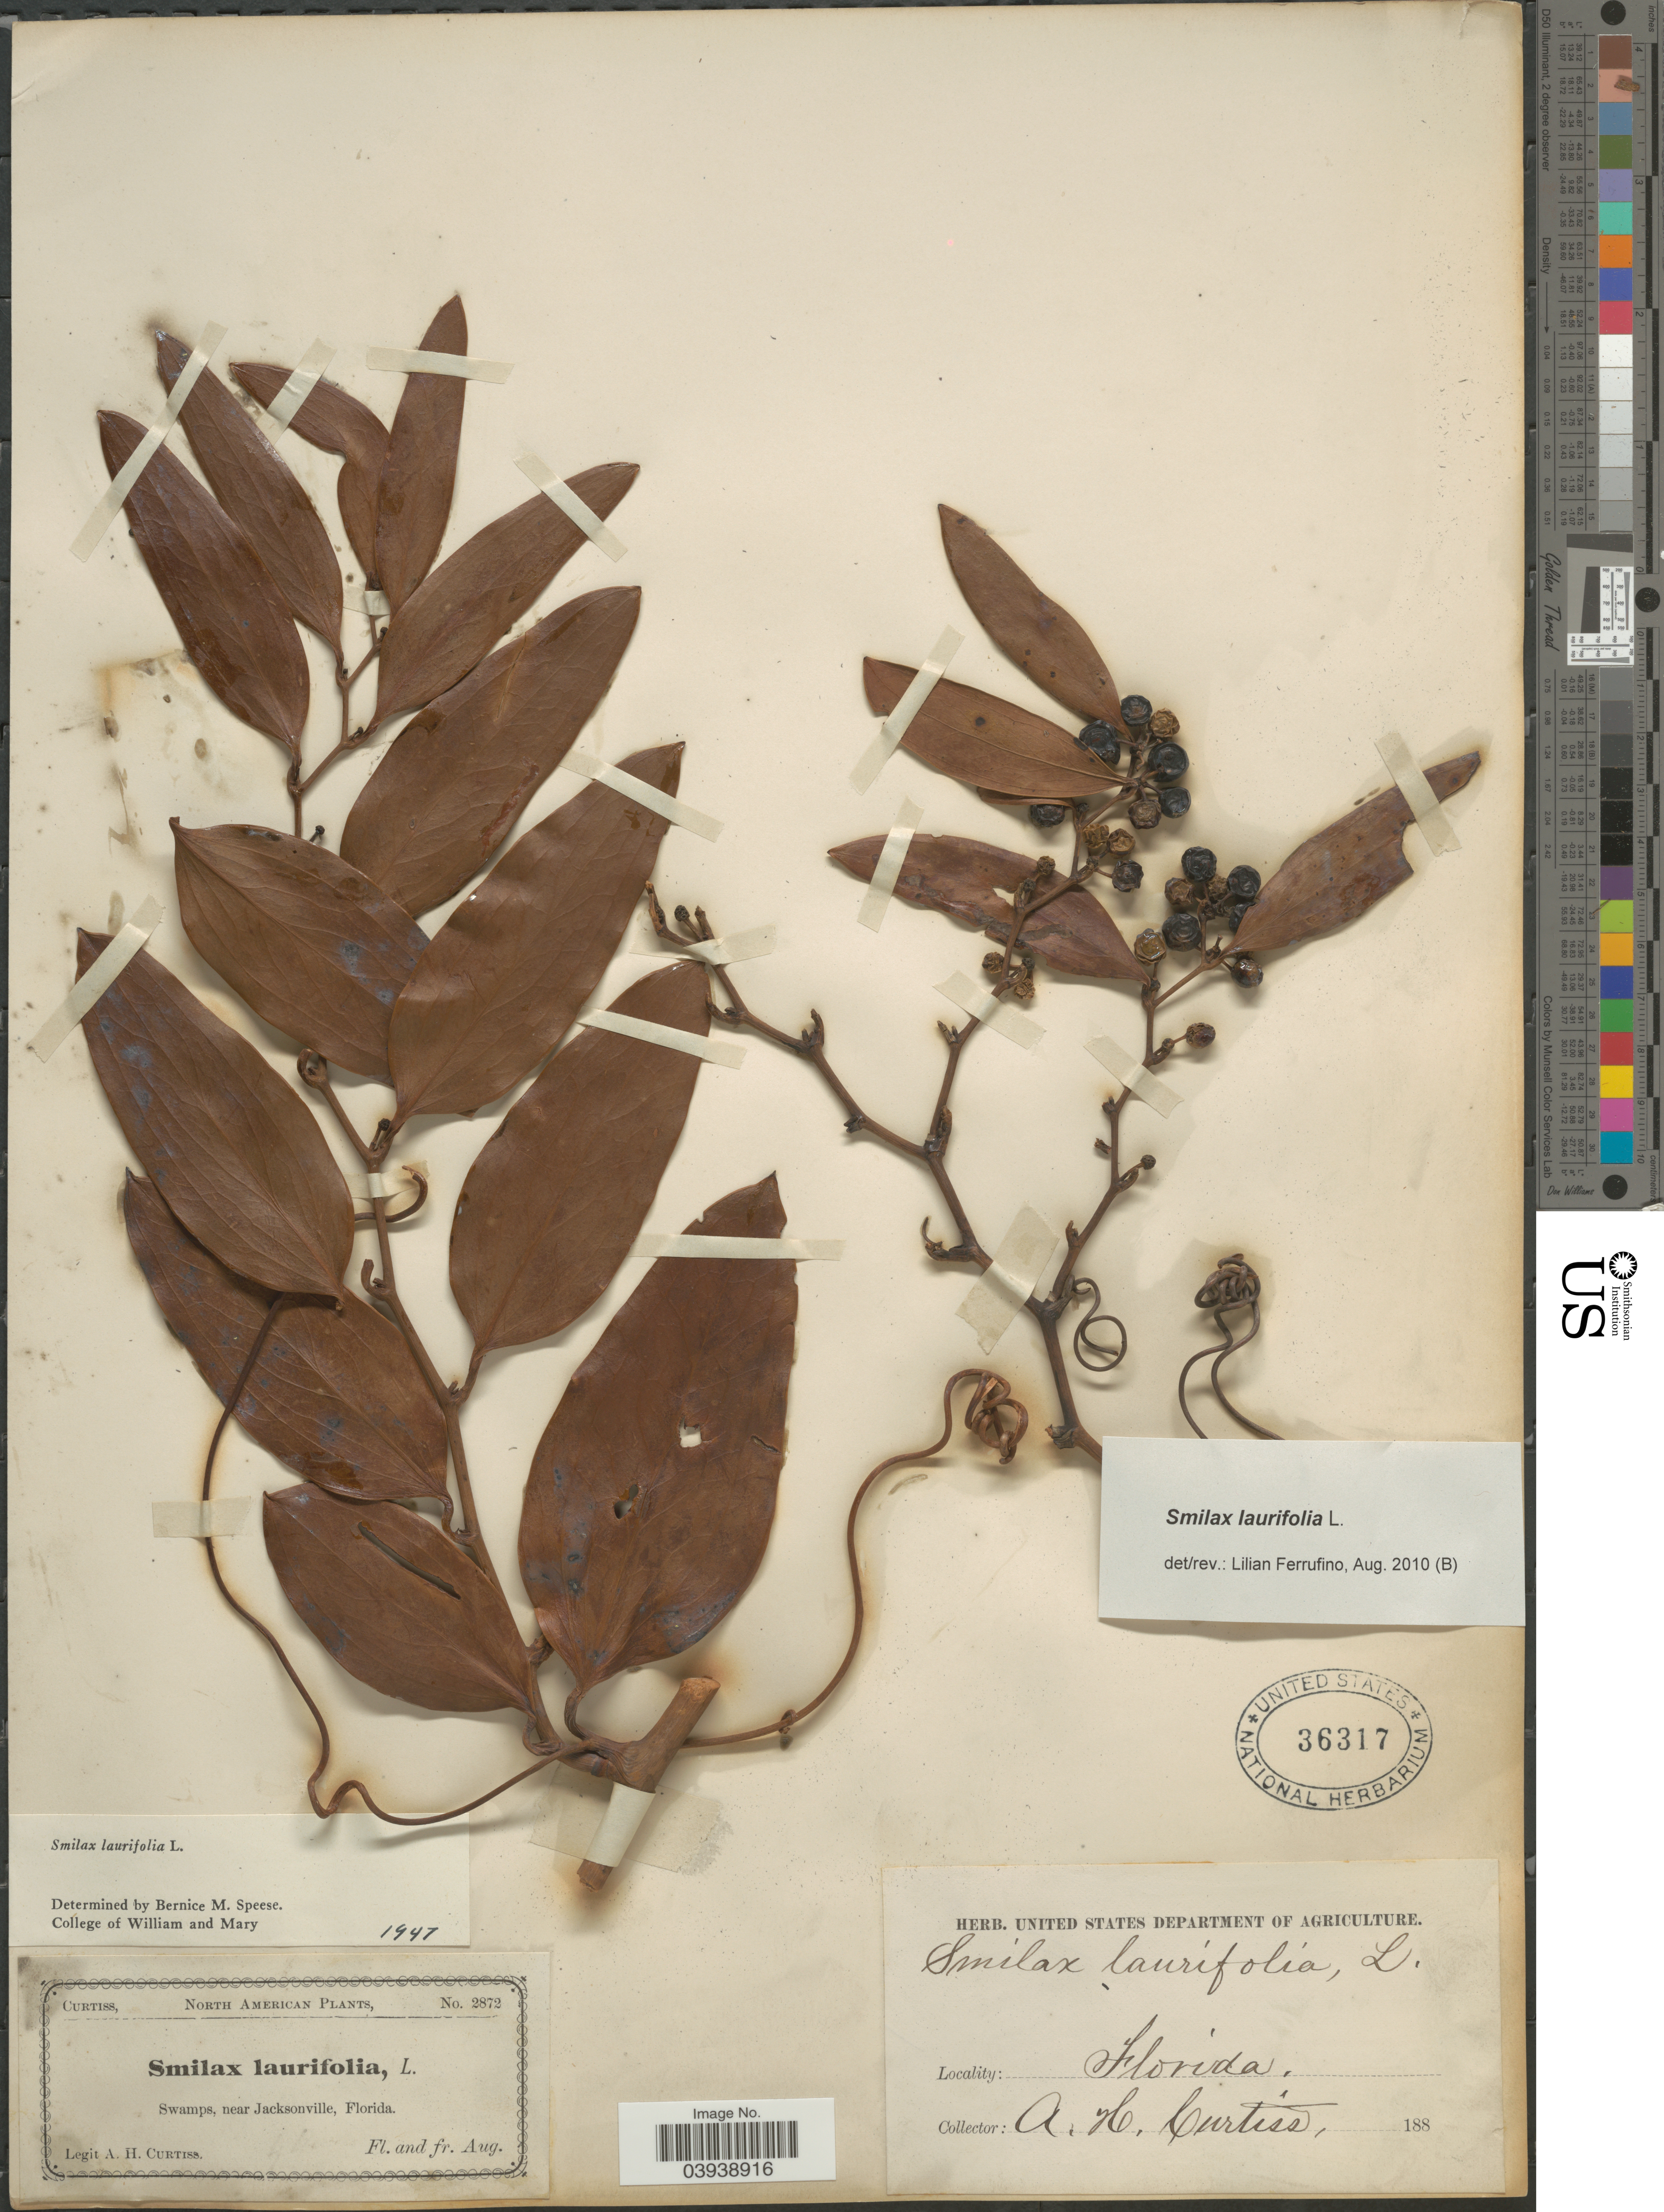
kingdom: Plantae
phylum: Tracheophyta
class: Liliopsida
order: Liliales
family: Smilacaceae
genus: Smilax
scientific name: Smilax laurifolia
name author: L.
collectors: A. H. Curtiss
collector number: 2872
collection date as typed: Aug. 188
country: United States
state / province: Florida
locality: Swamps, near Jacksonville.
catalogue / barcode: US 36317